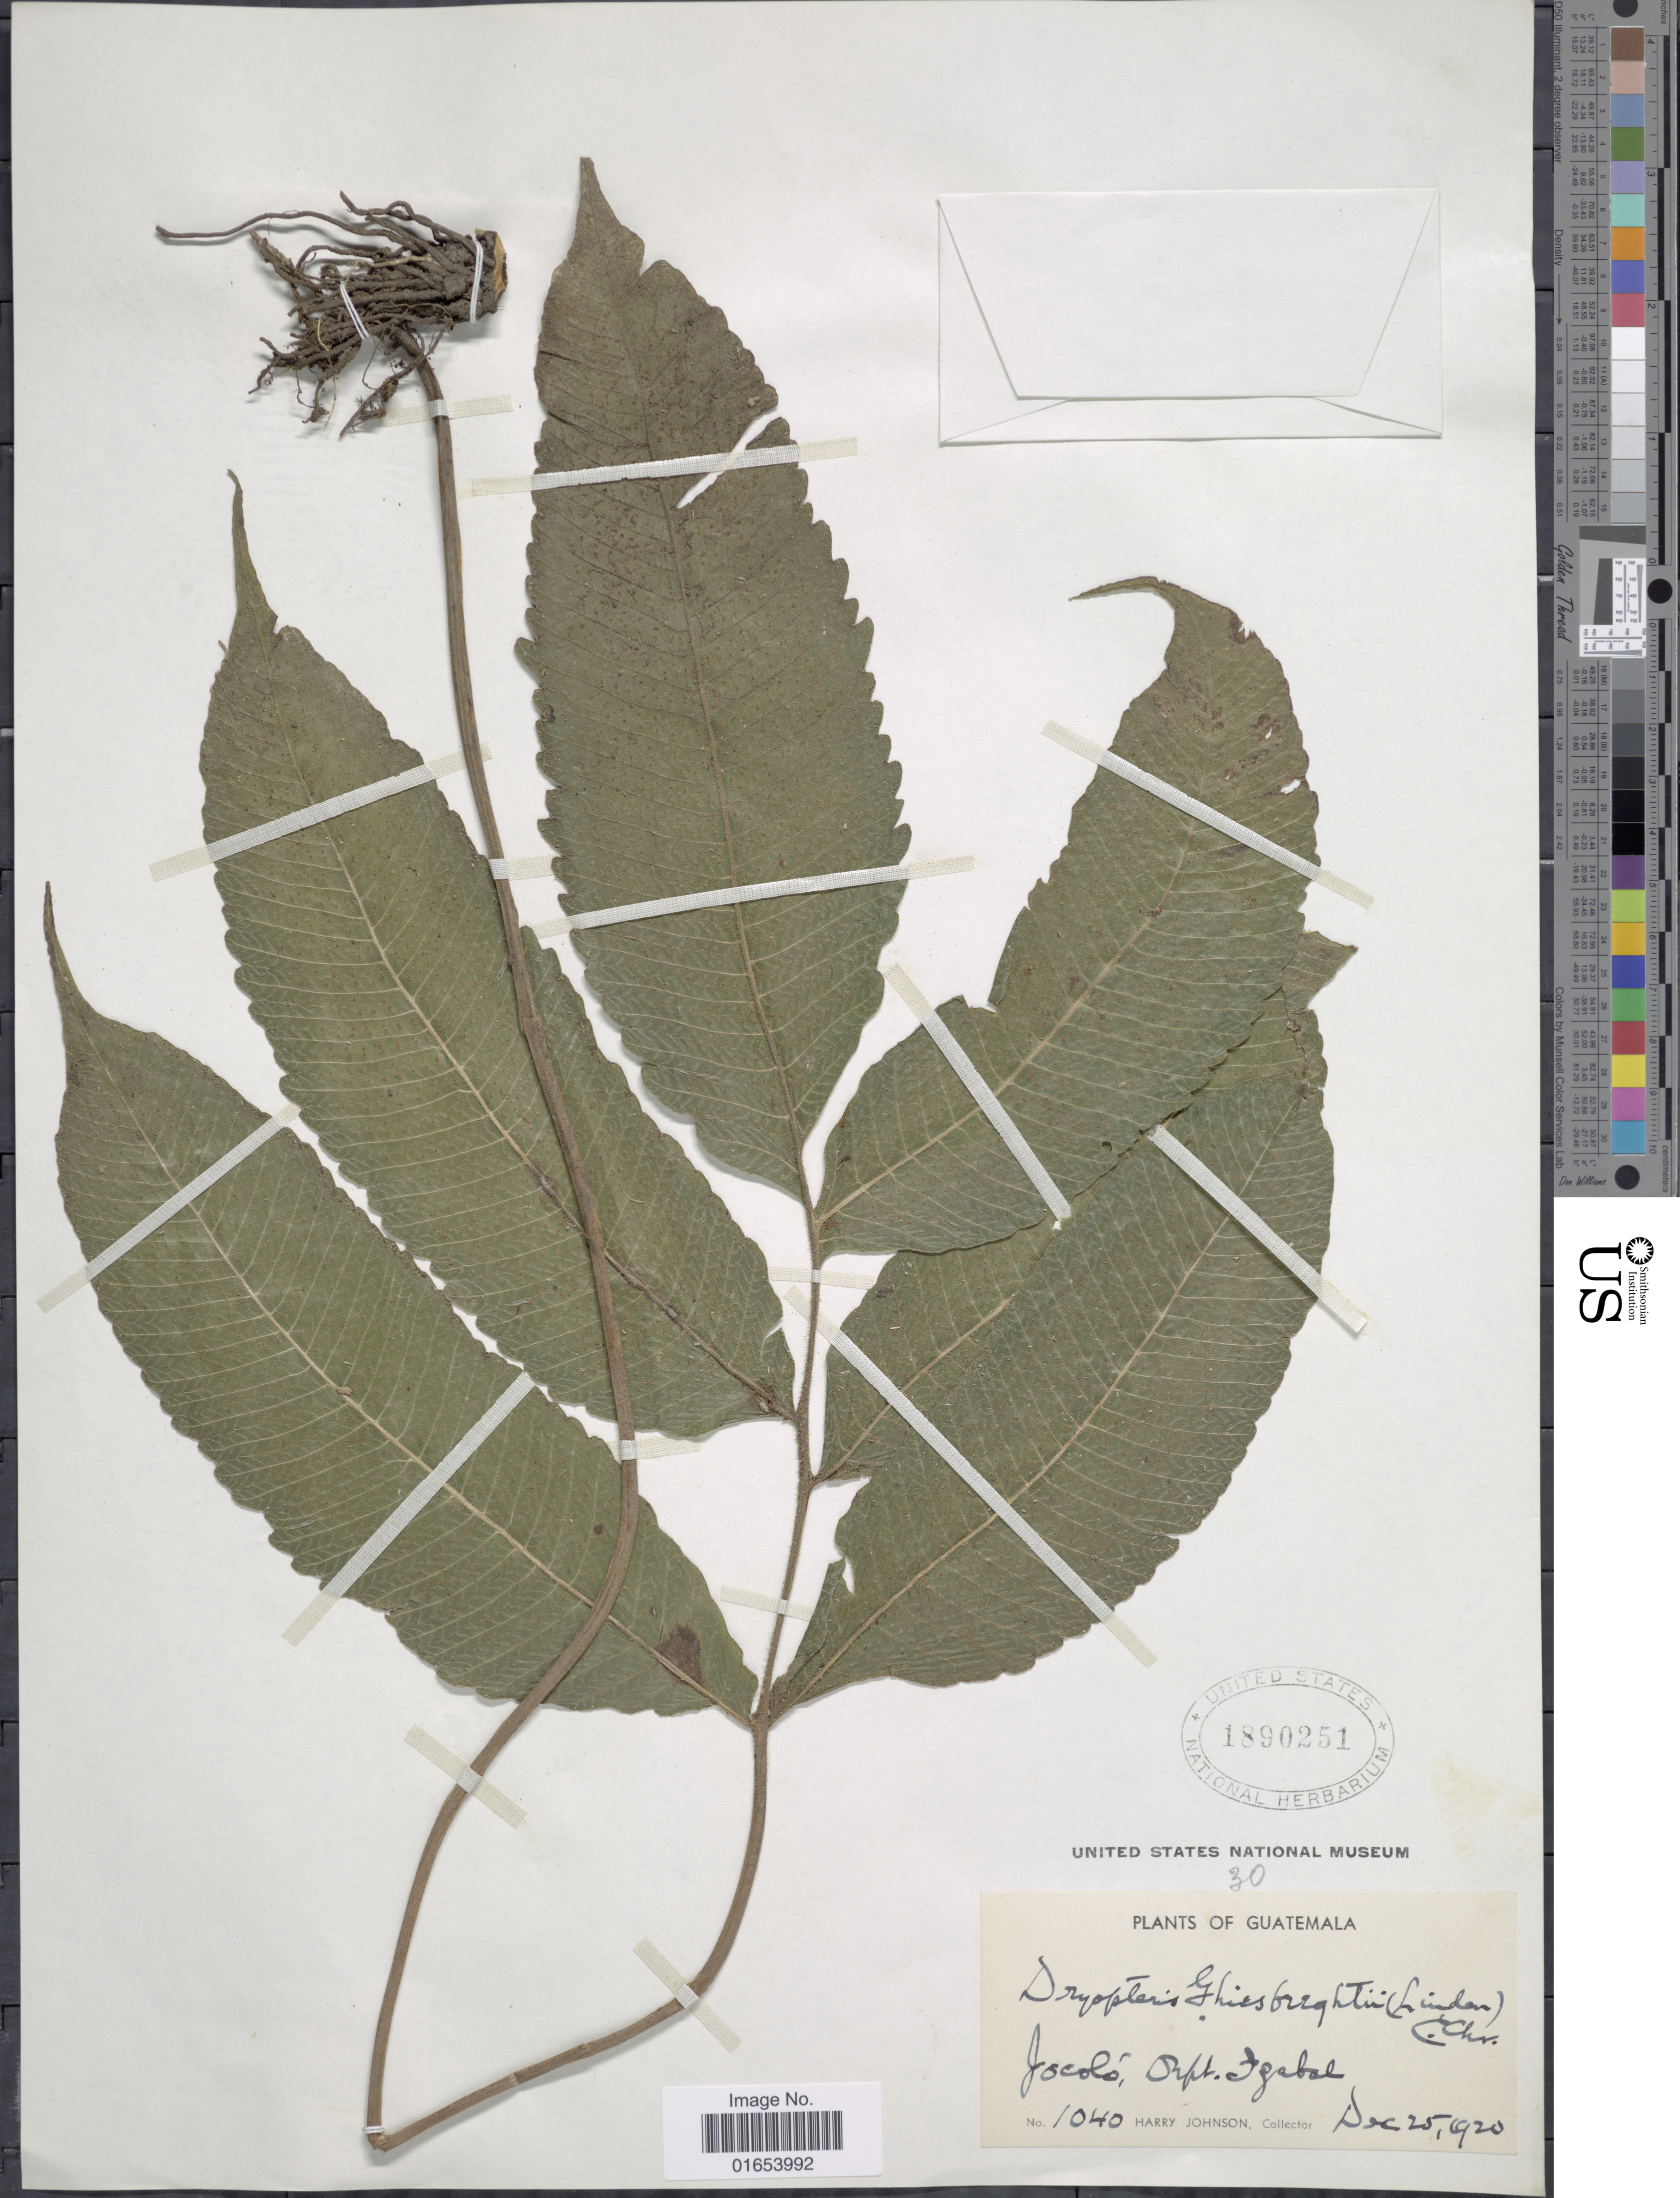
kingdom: Plantae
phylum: Tracheophyta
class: Polypodiopsida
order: Polypodiales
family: Thelypteridaceae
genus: Goniopteris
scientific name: Goniopteris ghiesbreghtii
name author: (Linden) J. Sm.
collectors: H. Johnson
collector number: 1040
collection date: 1920-12-25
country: Guatemala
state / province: Izabal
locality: Jocolo; Dept. Izabal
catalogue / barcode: US 1890251